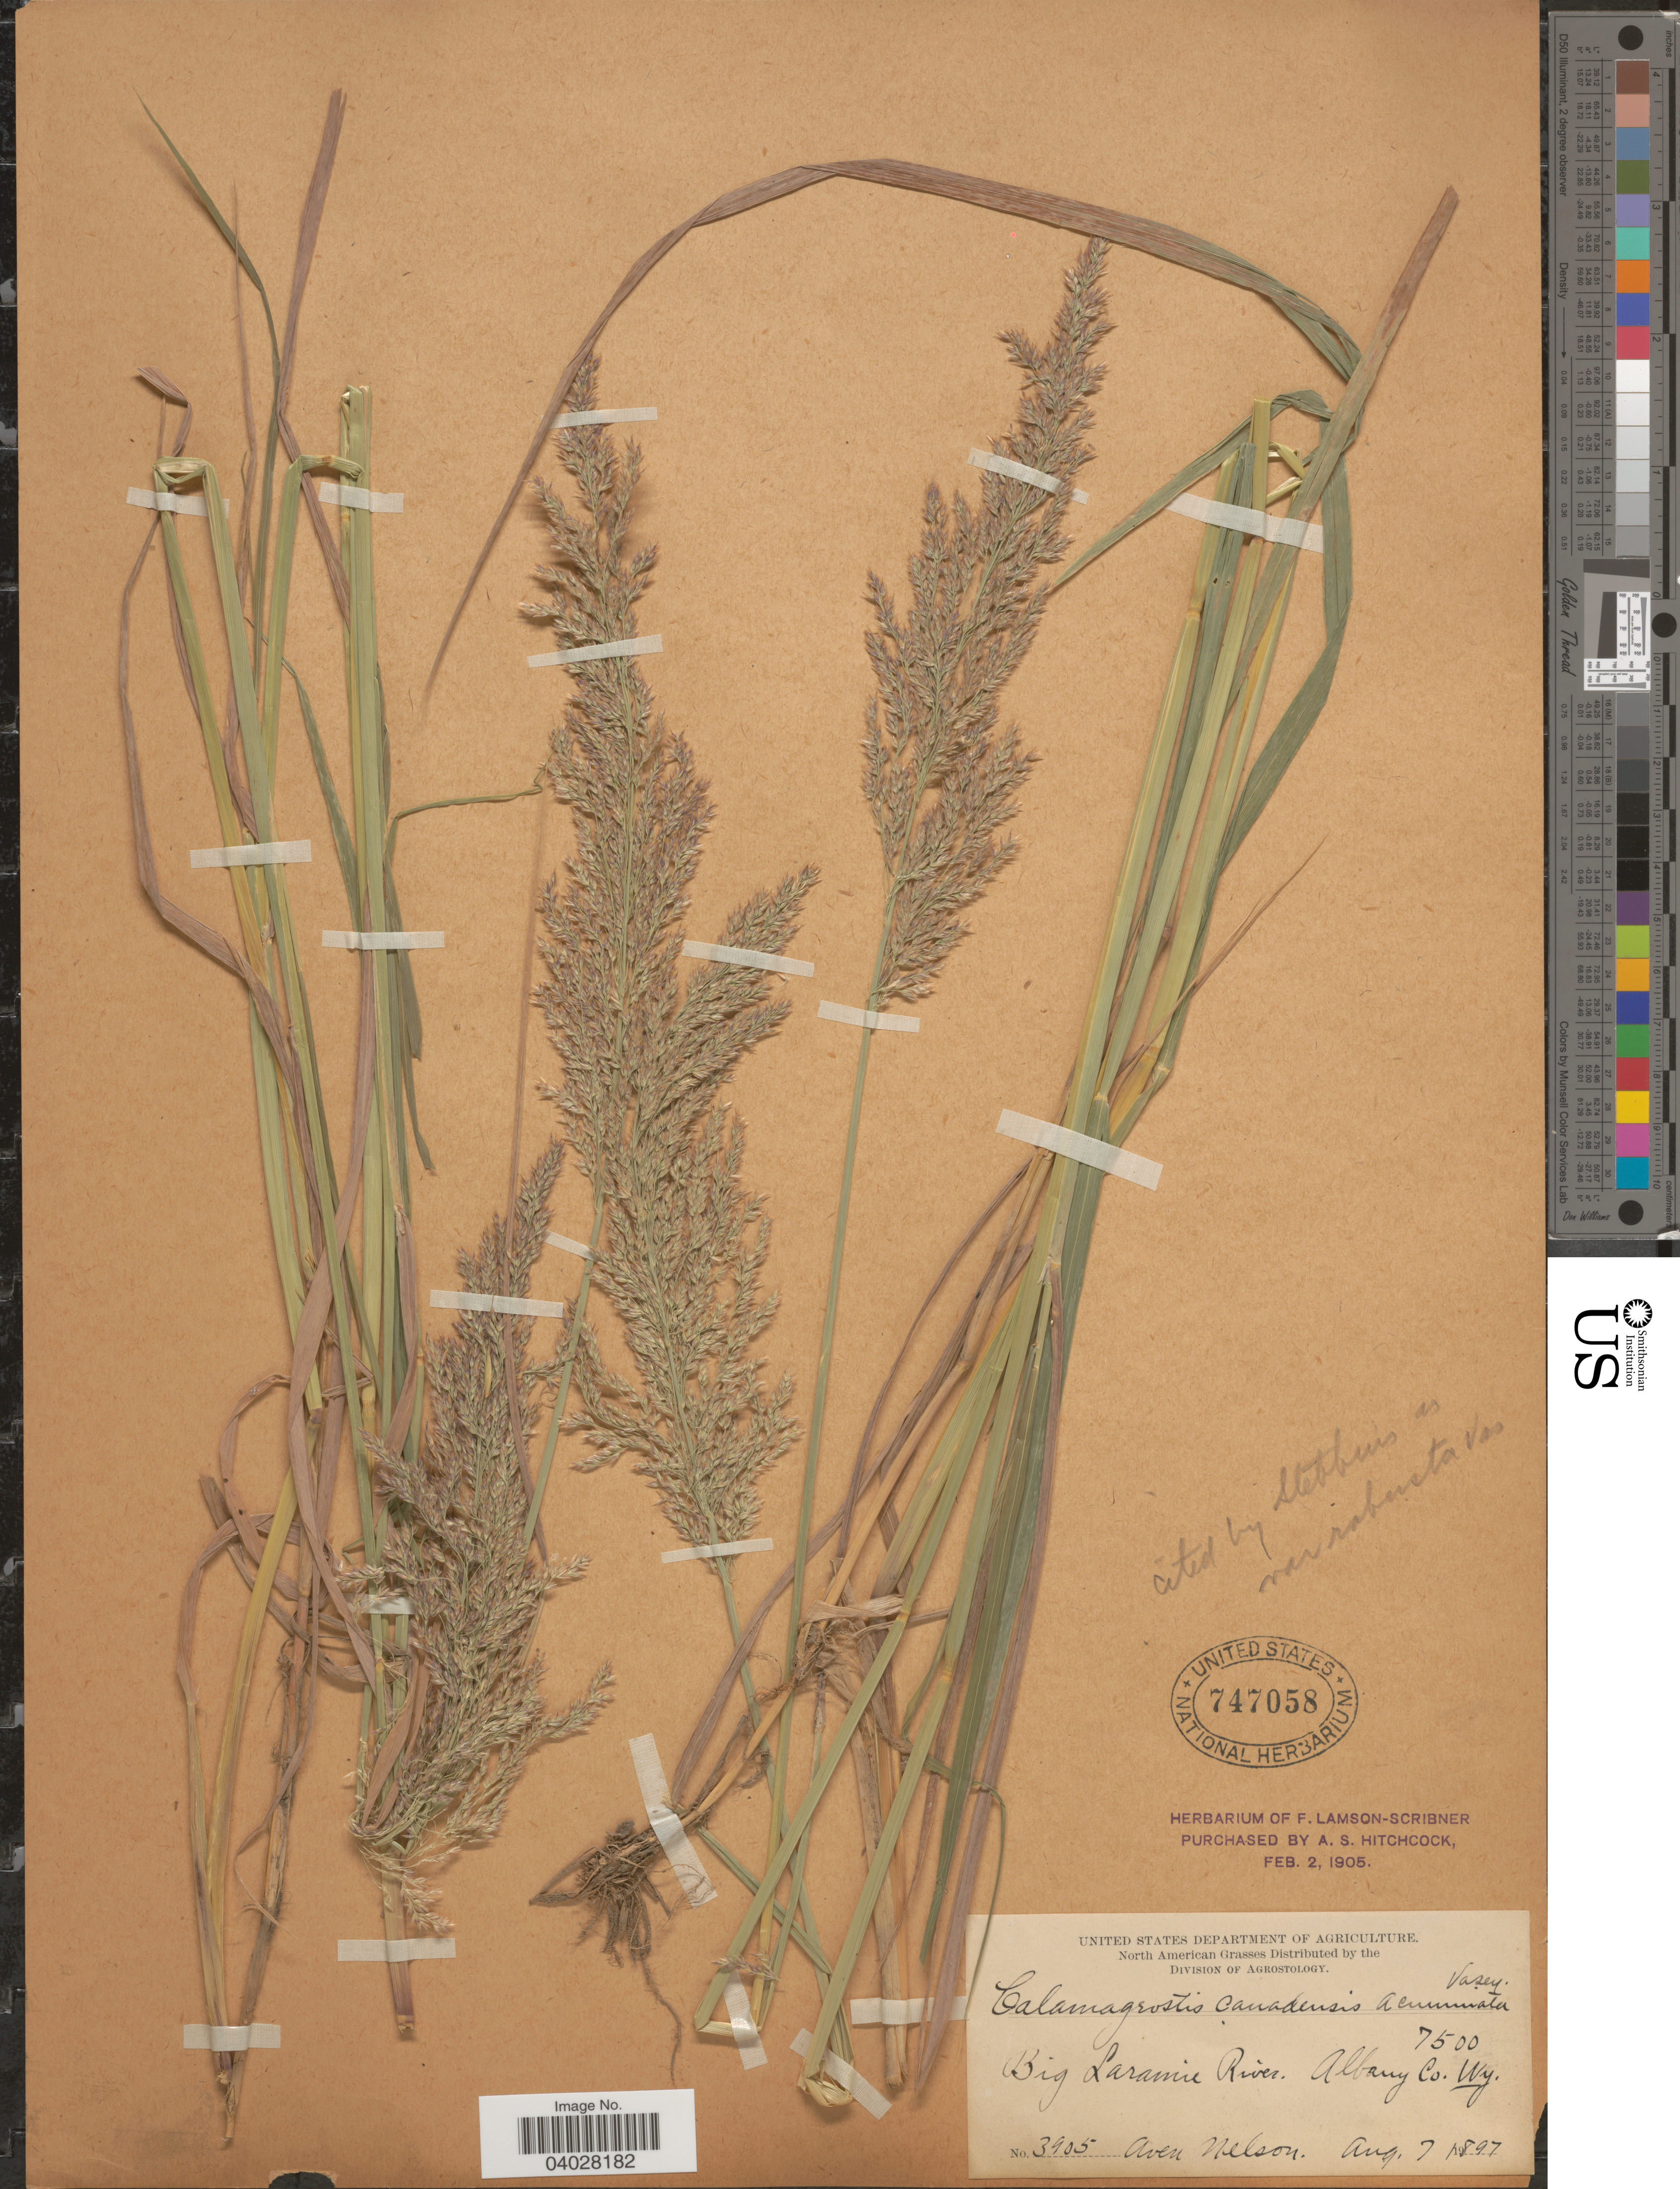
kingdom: Plantae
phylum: Tracheophyta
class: Liliopsida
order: Poales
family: Poaceae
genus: Calamagrostis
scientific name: Calamagrostis canadensis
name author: (Michx.) P. Beauv.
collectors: A. Nelson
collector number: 3905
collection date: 1897-08-07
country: United States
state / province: Wyoming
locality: Big Laramie River. Albany Co.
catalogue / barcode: US 747058